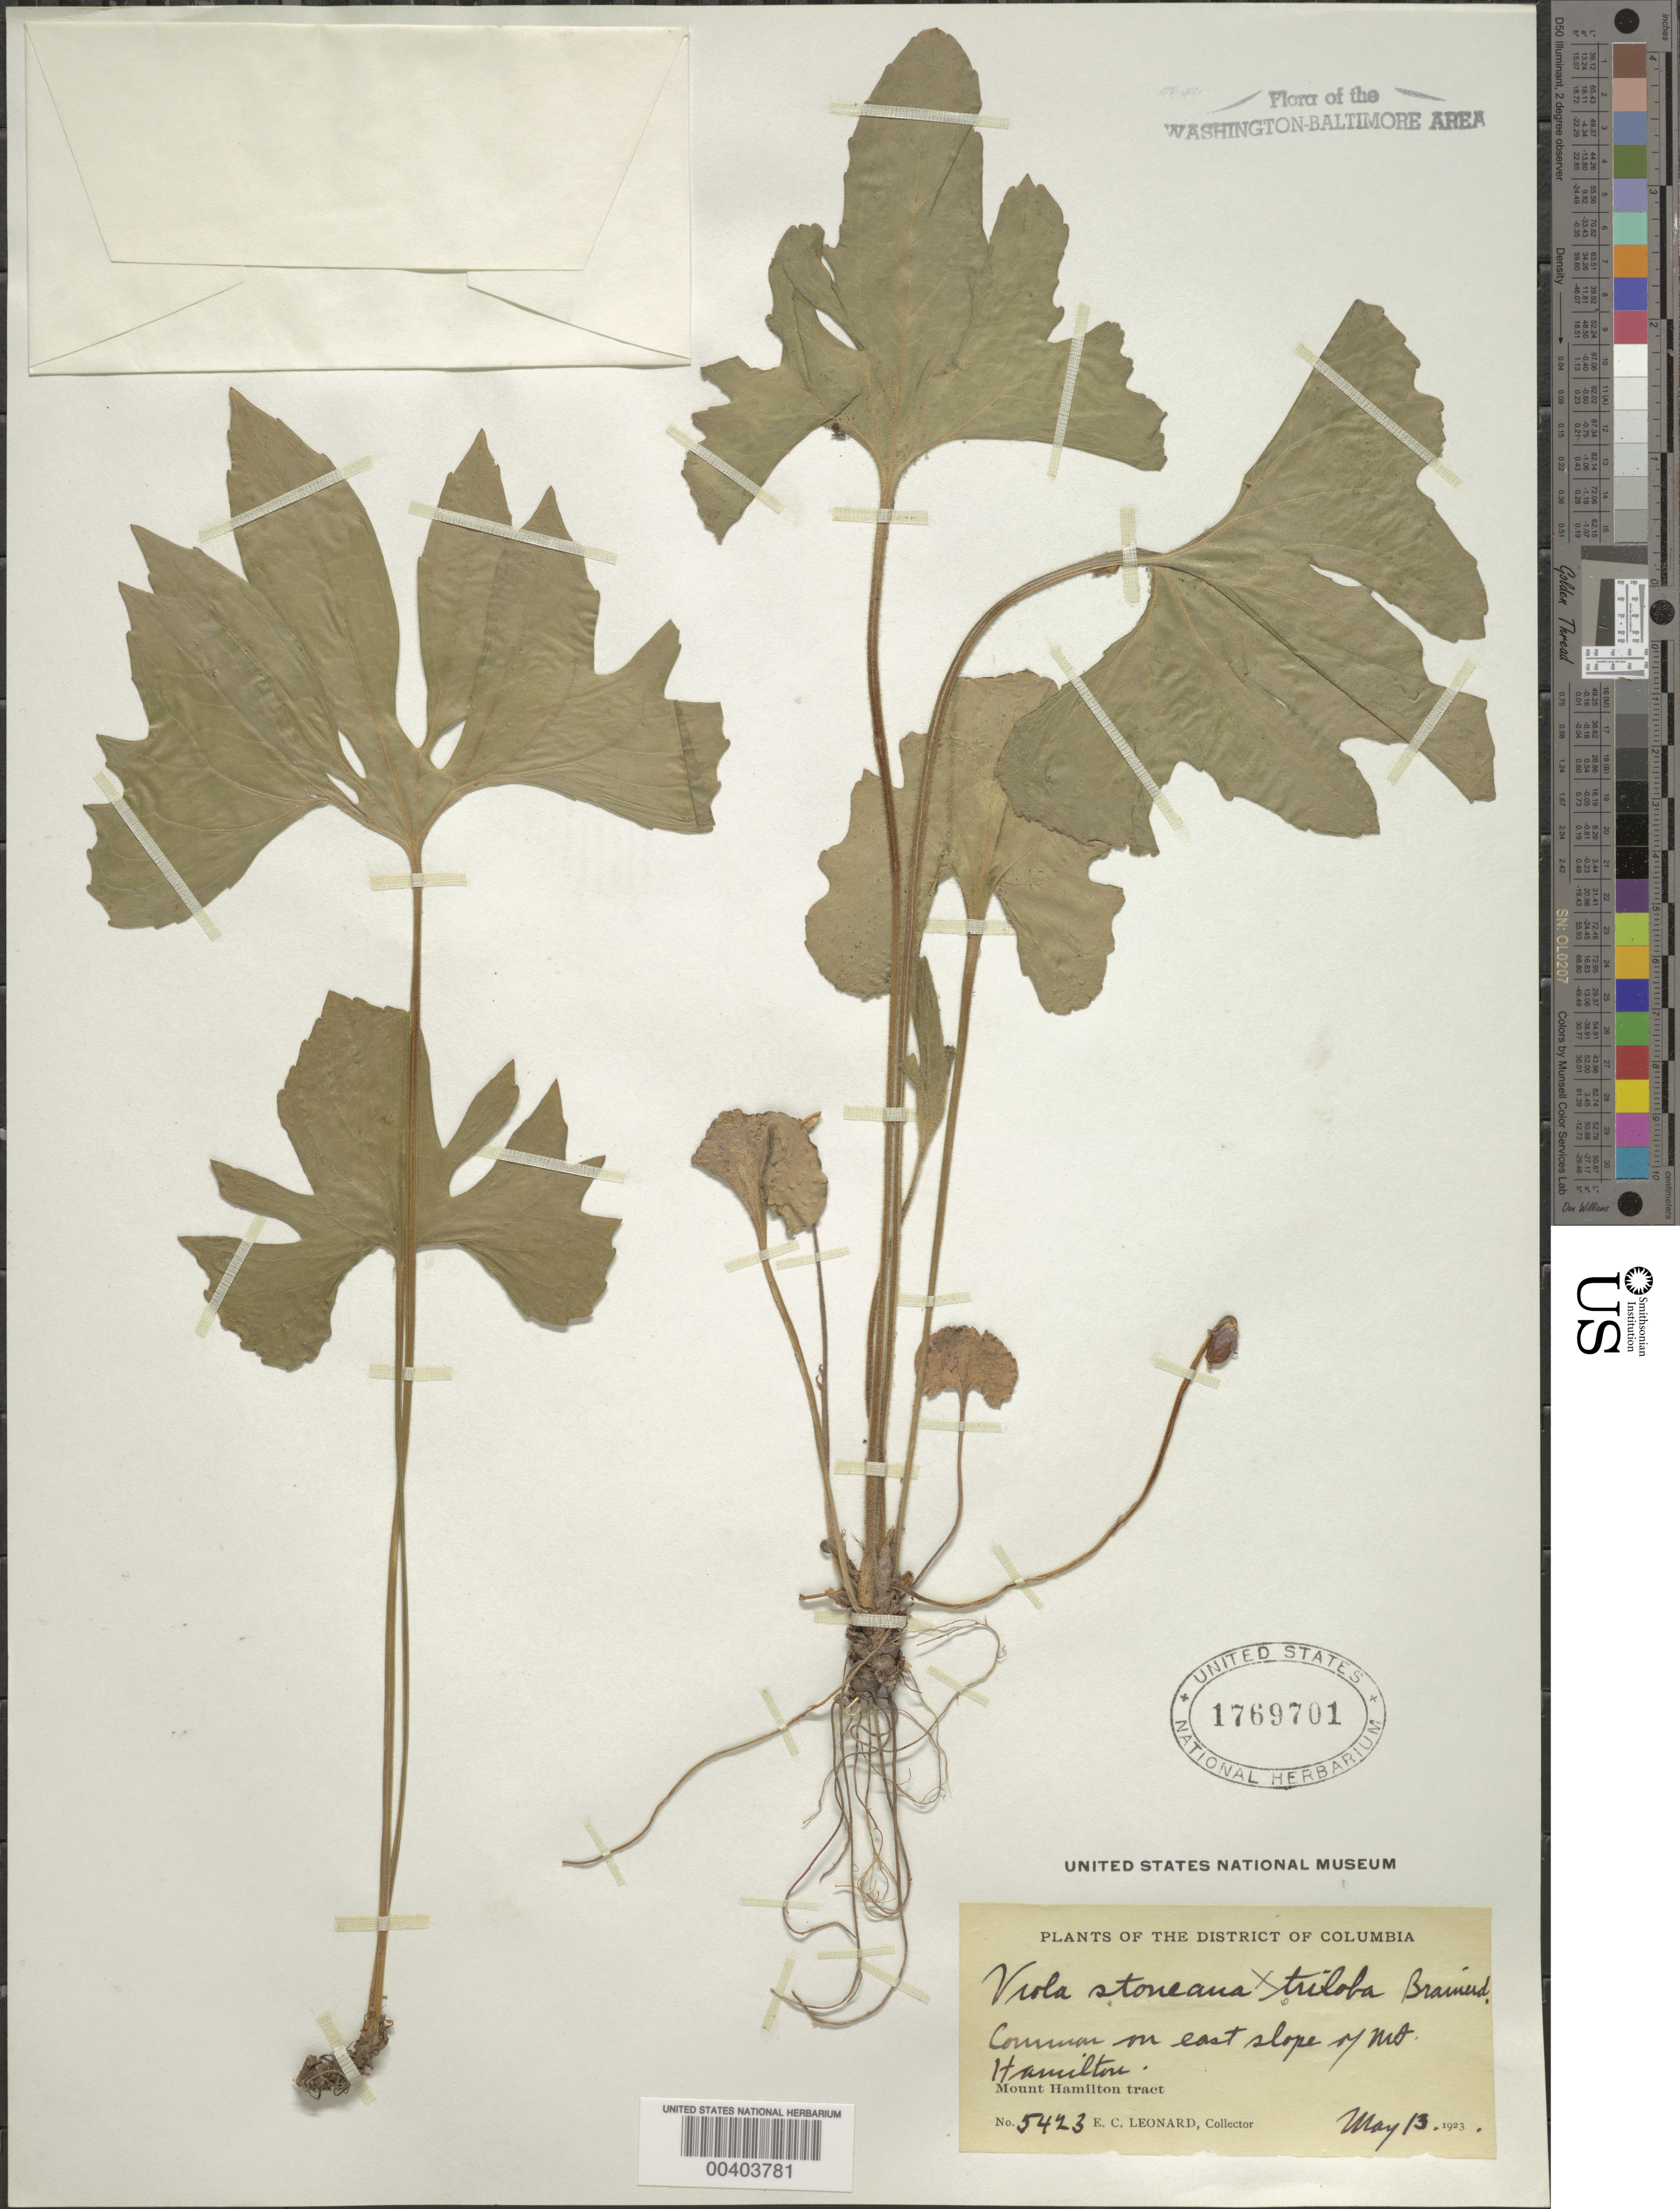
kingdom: Plantae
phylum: Tracheophyta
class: Magnoliopsida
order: Malpighiales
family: Violaceae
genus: Viola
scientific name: Viola palmata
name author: L.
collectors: E. C. Leonard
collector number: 5423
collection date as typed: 13 May 1923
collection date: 1923-05-13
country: United States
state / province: District of Columbia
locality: Mount Hamilton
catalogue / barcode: US 1769701